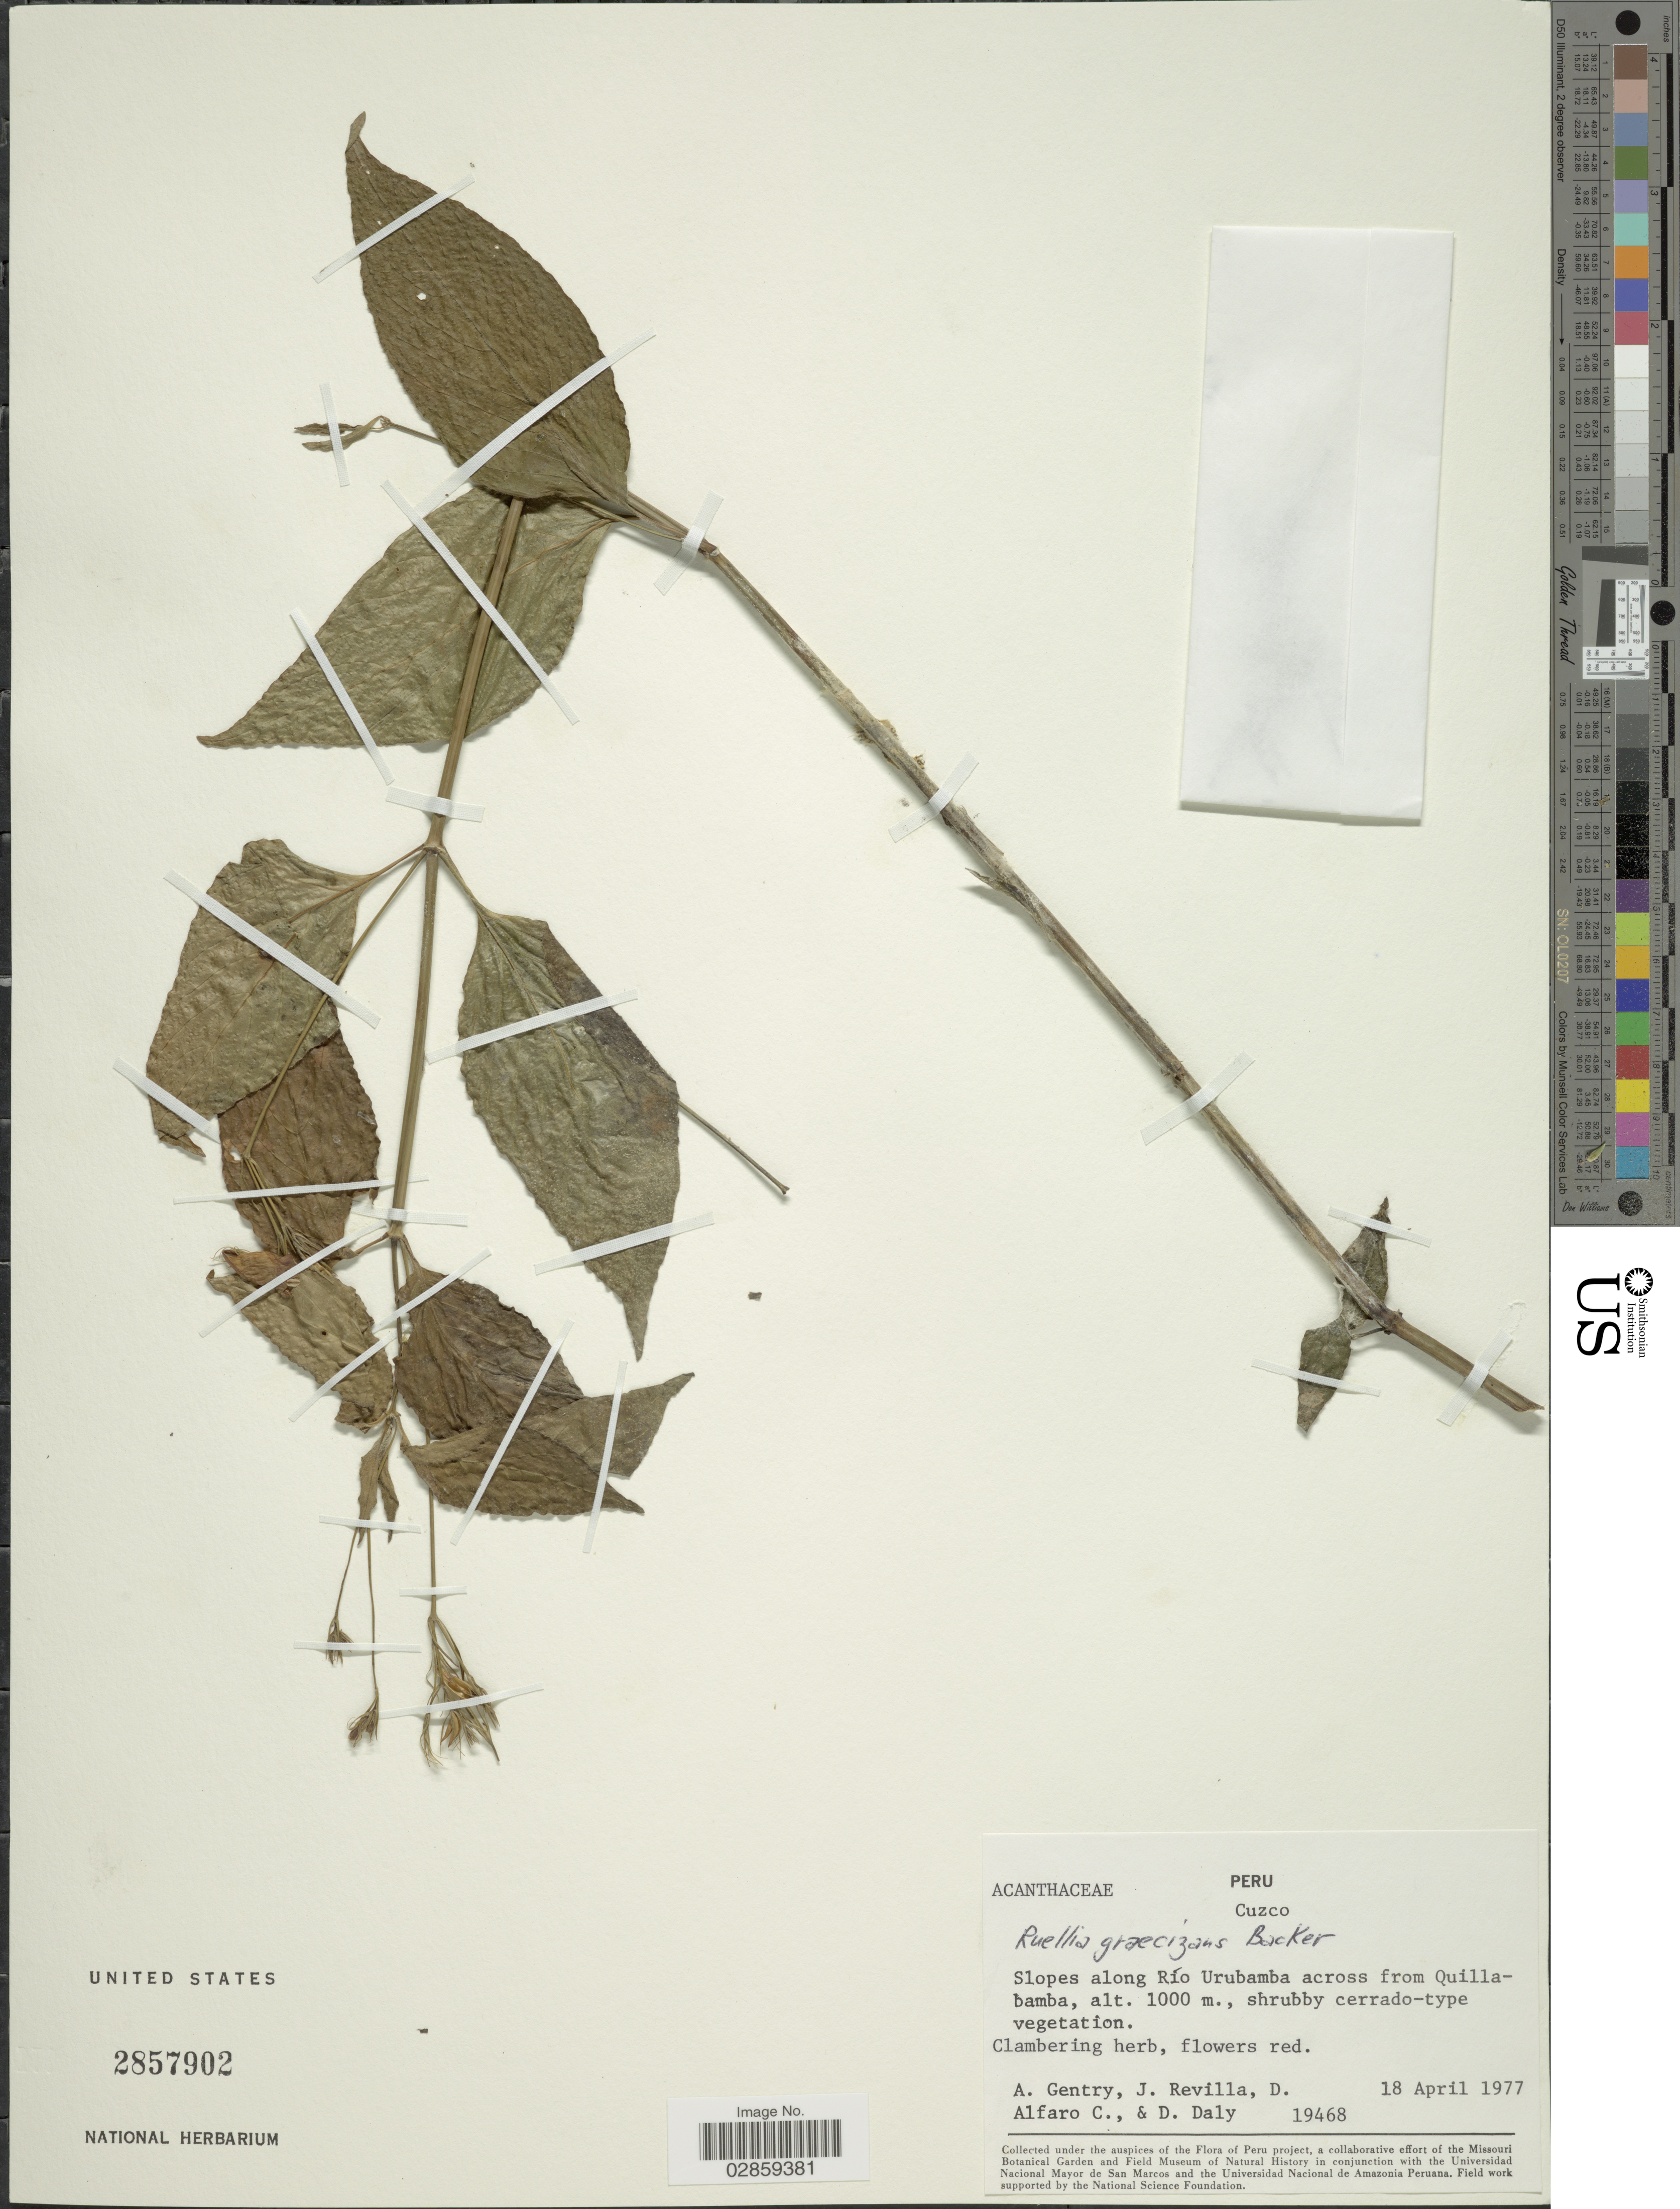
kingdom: Plantae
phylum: Tracheophyta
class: Magnoliopsida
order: Lamiales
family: Acanthaceae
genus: Ruellia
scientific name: Ruellia brevifolia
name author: (Pohl) C. Ezcurra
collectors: A. H. Gentry, J. Revilla, D. Alfaro Castaneda & D. C. Daly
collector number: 19468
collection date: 1977-04-18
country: Peru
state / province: Cusco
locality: Slopes along Río Urubamba across from Quillabamba.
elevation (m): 1000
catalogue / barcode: US 2857902